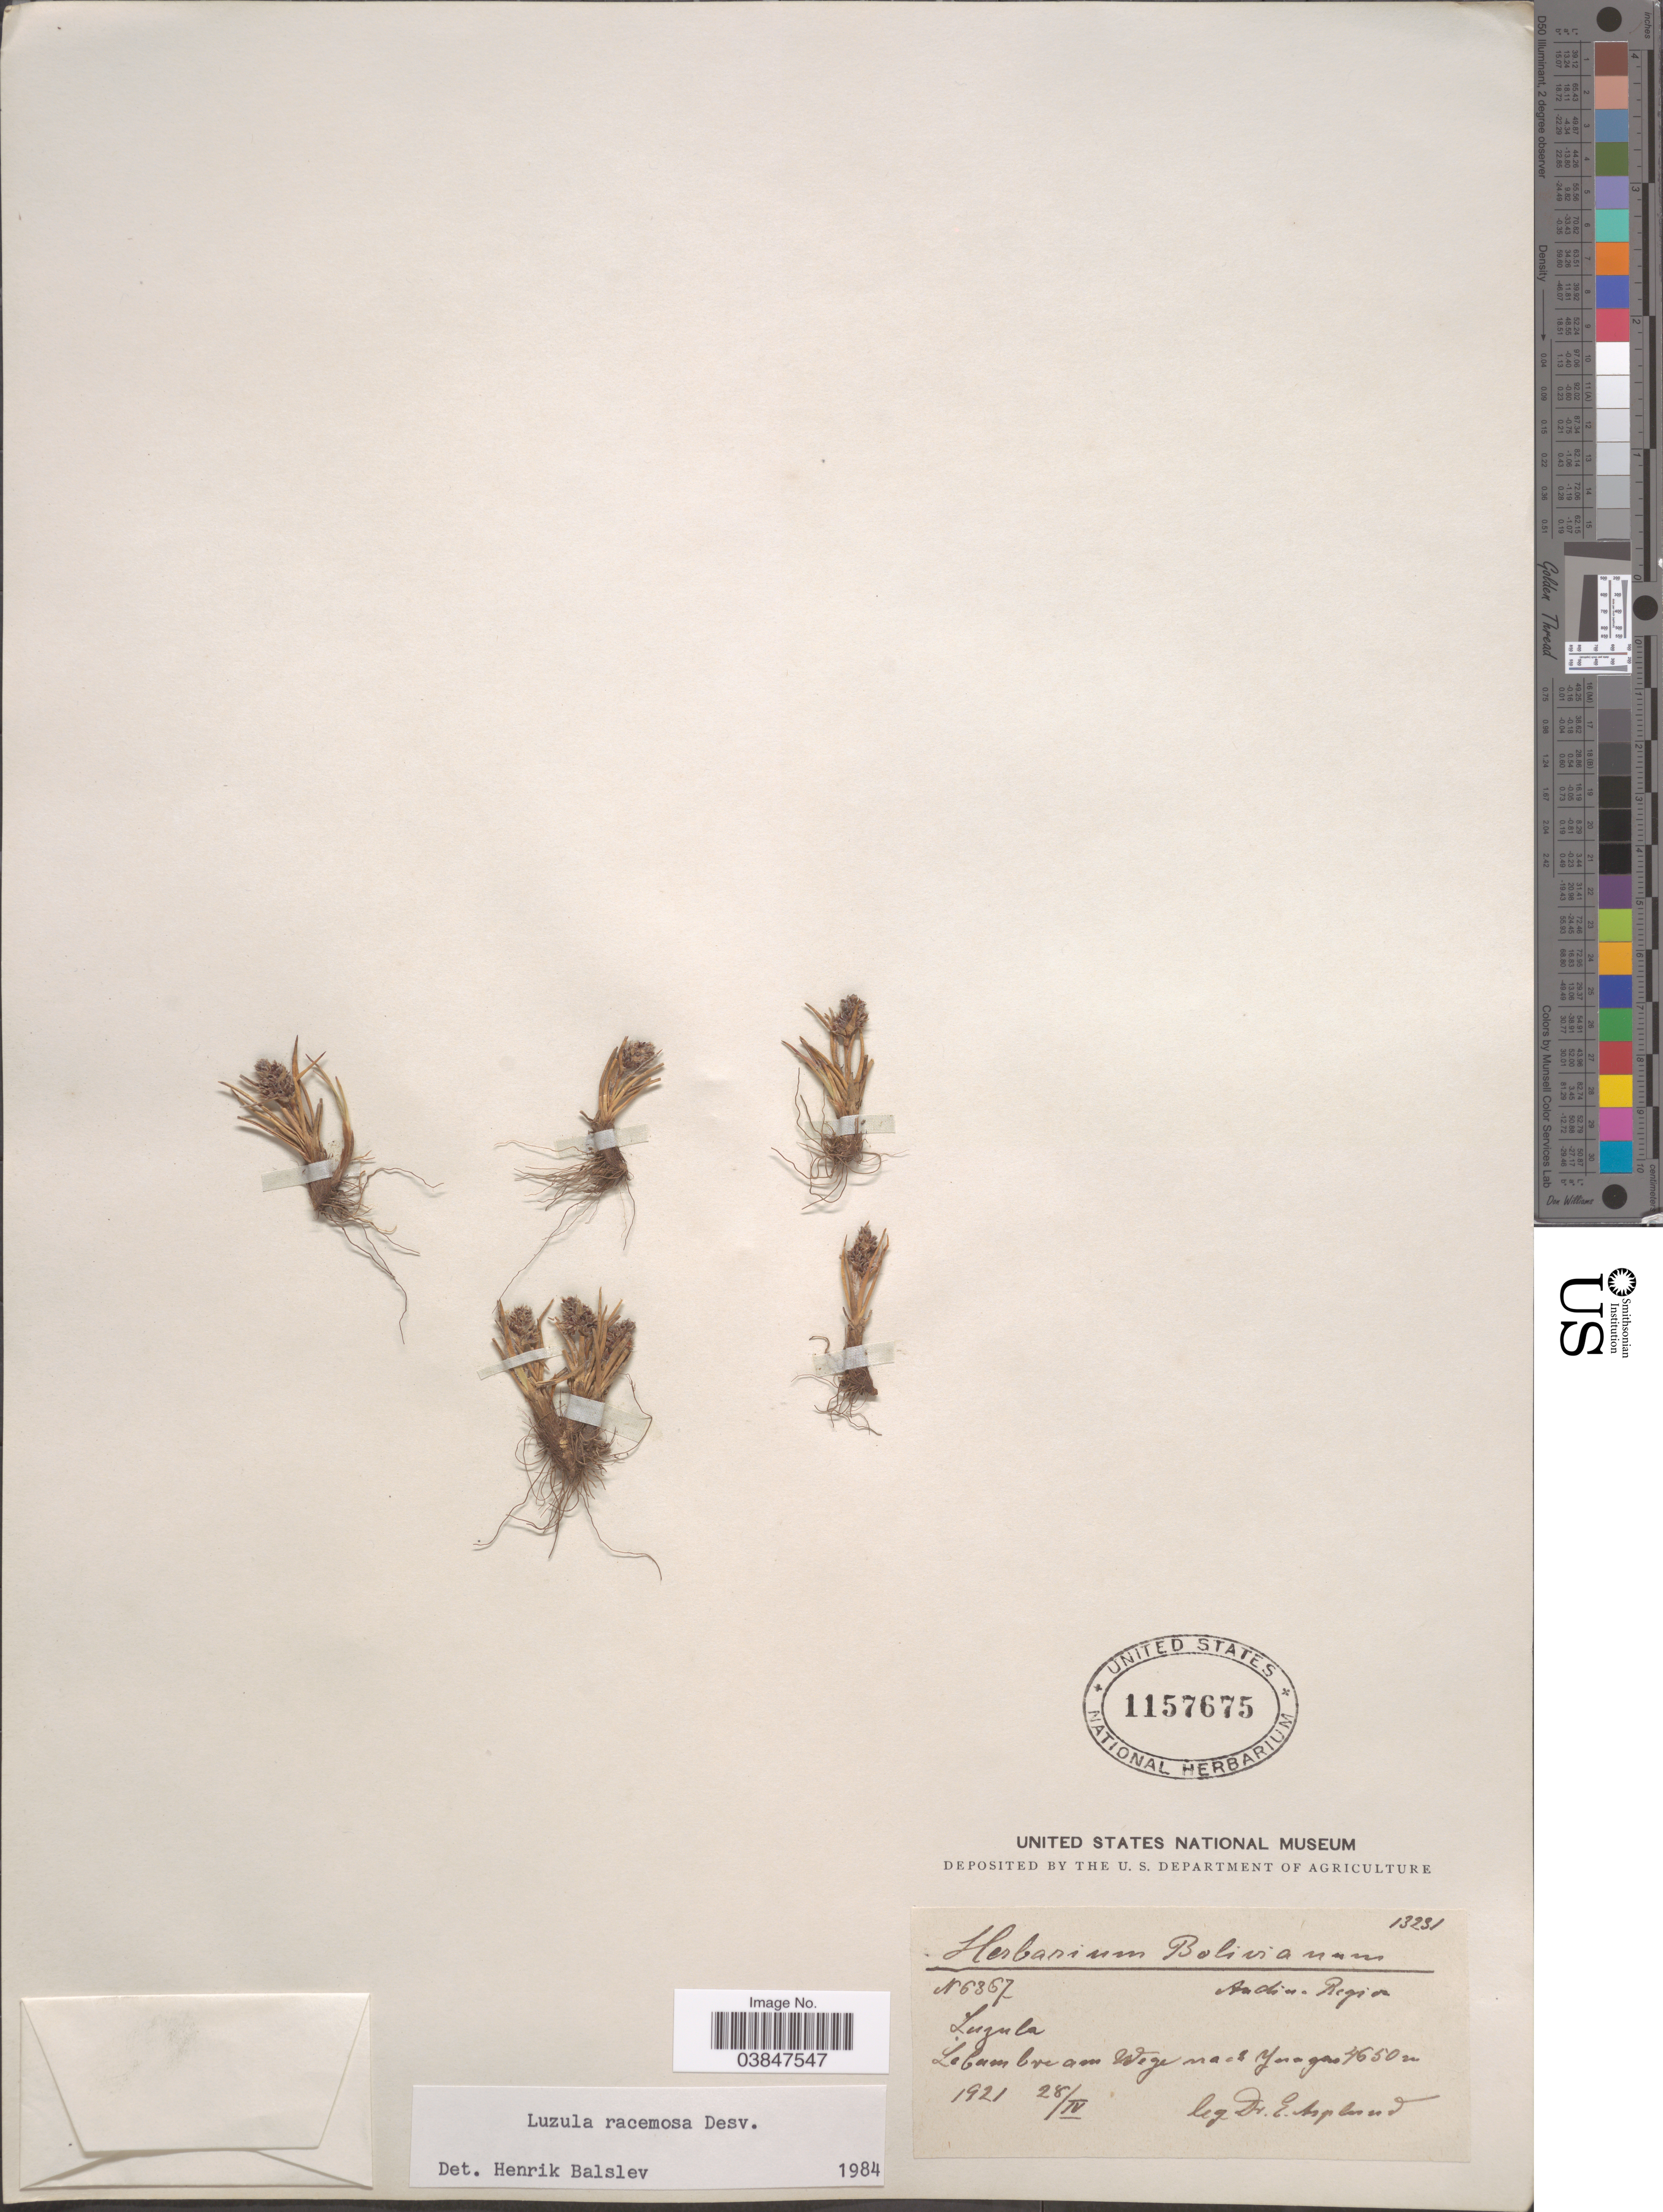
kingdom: Plantae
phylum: Tracheophyta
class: Liliopsida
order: Poales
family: Juncaceae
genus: Luzula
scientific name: Luzula racemosa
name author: Desv.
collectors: E. Asplund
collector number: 6357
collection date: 1921-04-28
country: Bolivia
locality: Andina Region. Le Cumbre am Wege nach Yungas.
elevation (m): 4650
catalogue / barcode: US 1157675